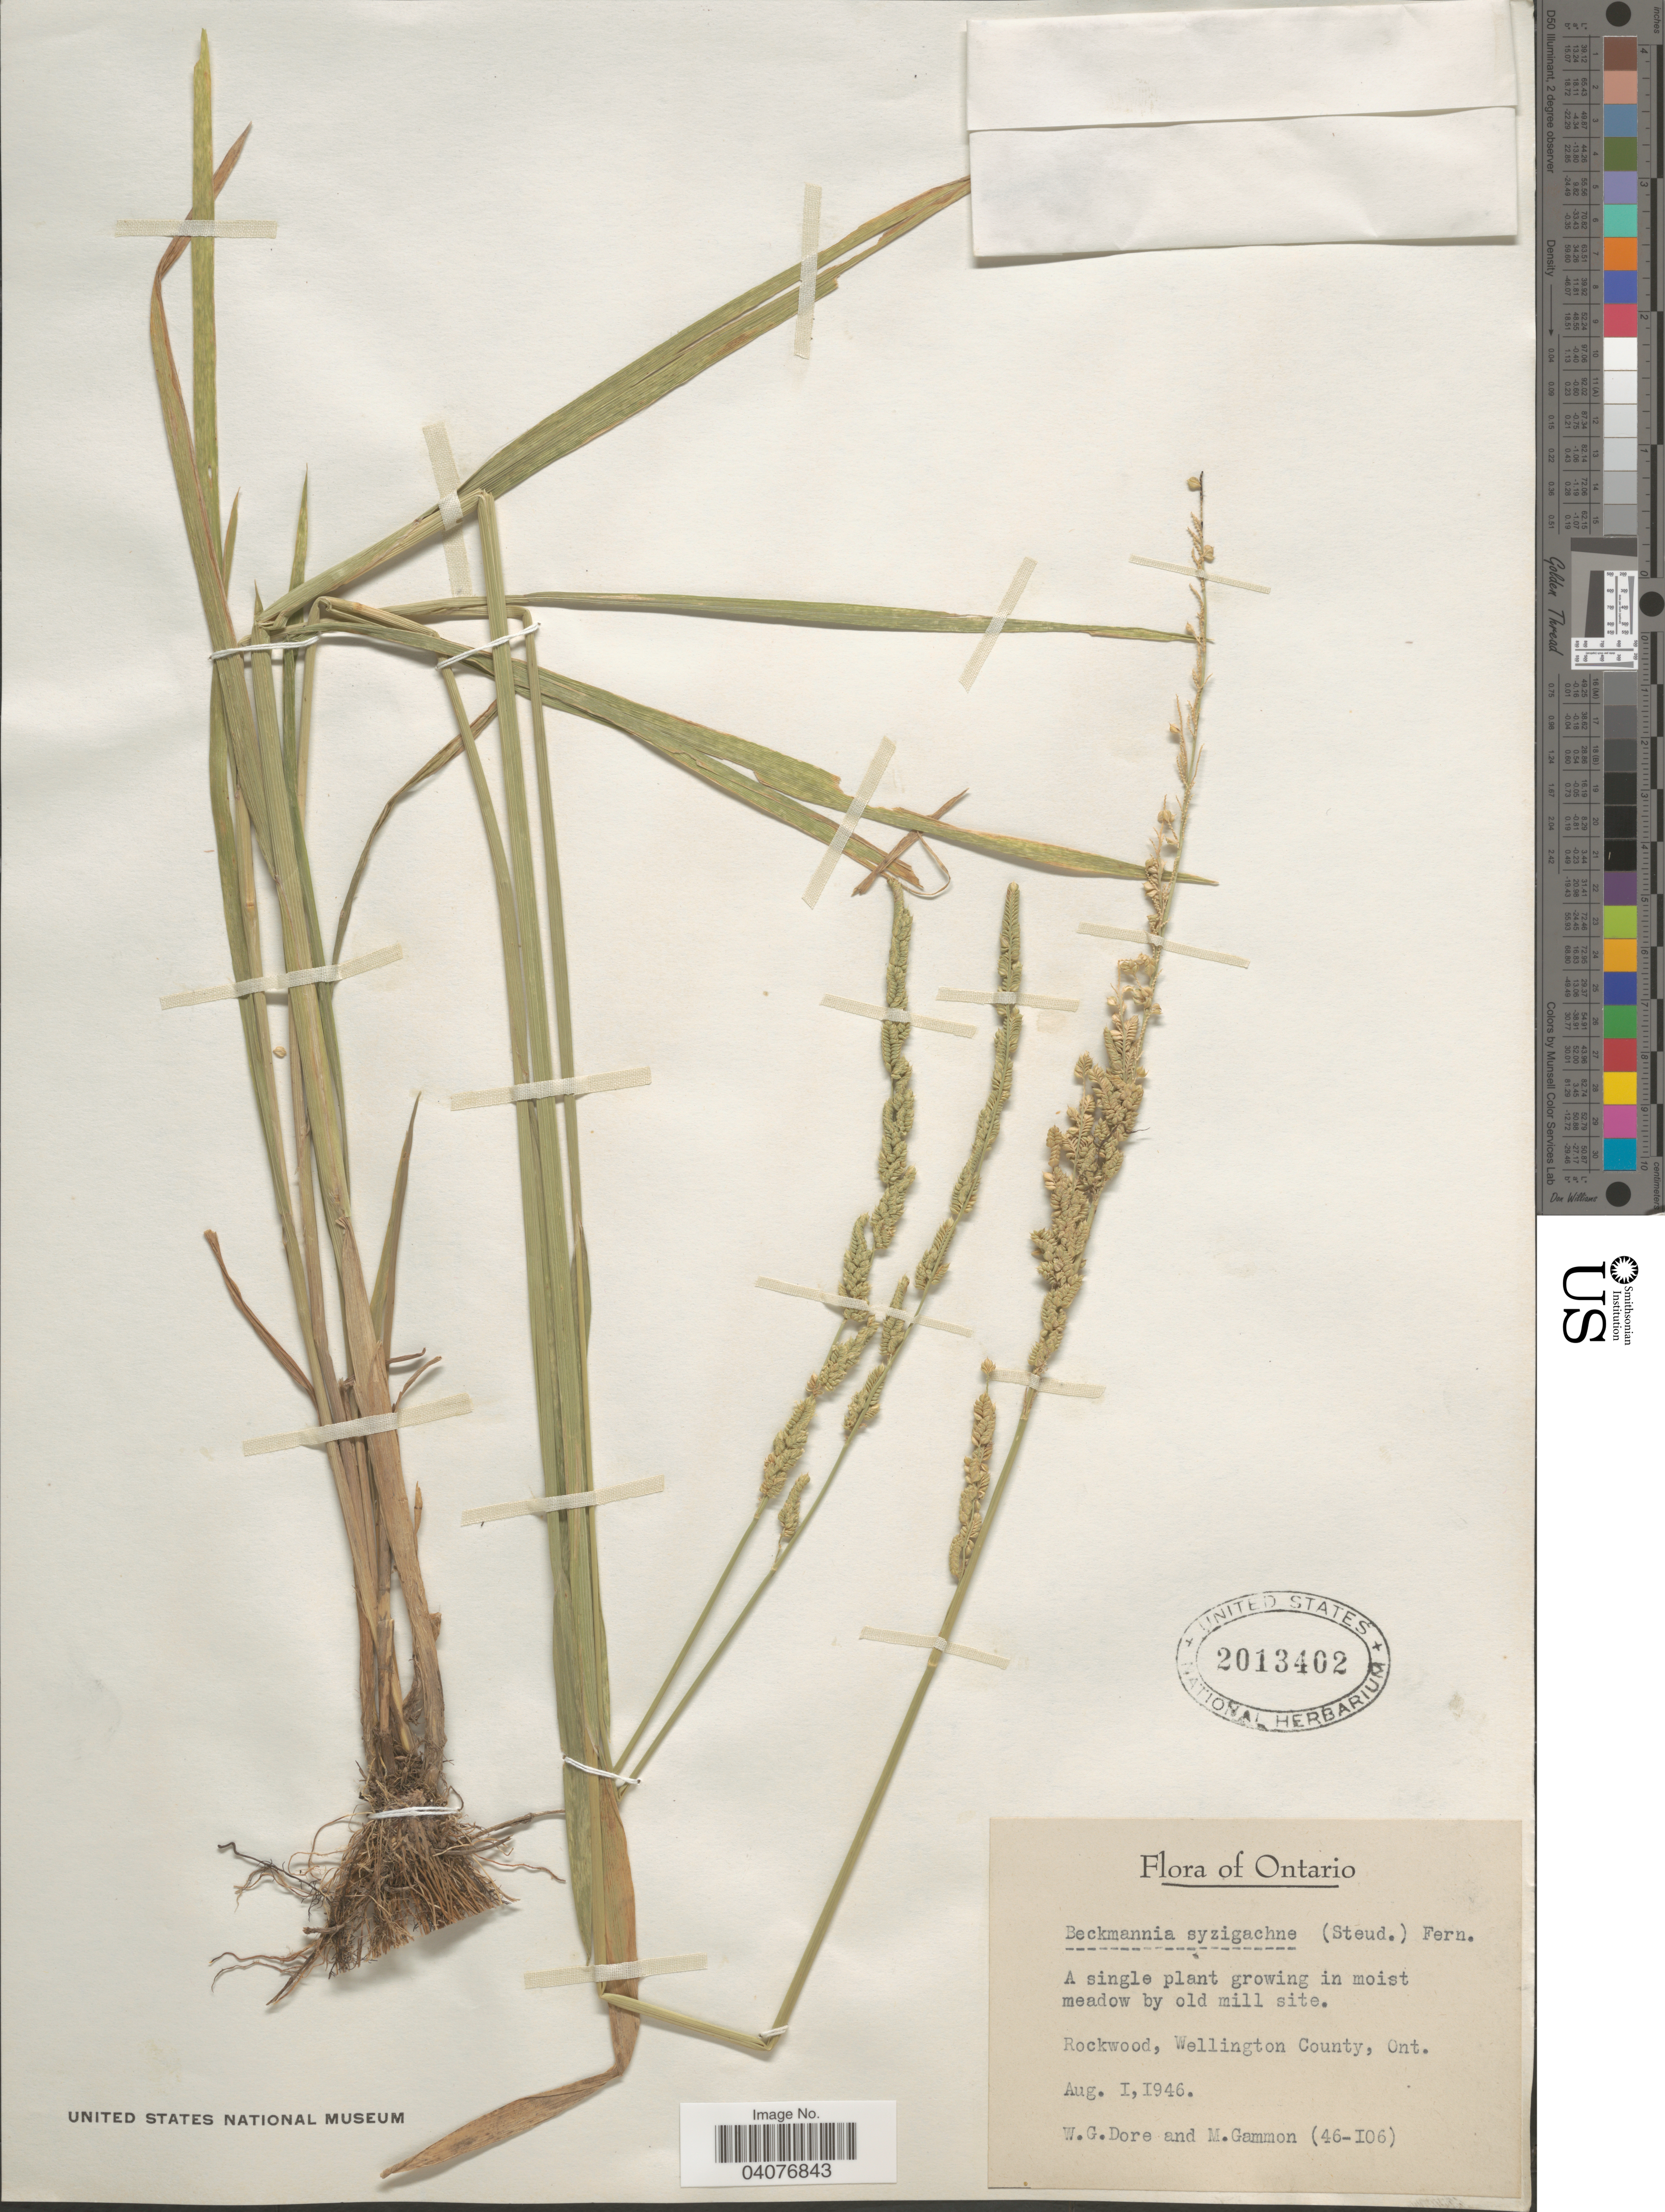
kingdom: Plantae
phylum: Tracheophyta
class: Liliopsida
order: Poales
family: Poaceae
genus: Beckmannia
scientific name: Beckmannia syzigachne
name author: (Steud.) Fernald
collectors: W. Dore & M. Gammon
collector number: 46-106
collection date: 1946-08-01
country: Canada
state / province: Ontario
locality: In moist meadow by old mill site. Rockwood, Wellington County.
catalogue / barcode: US 2013402